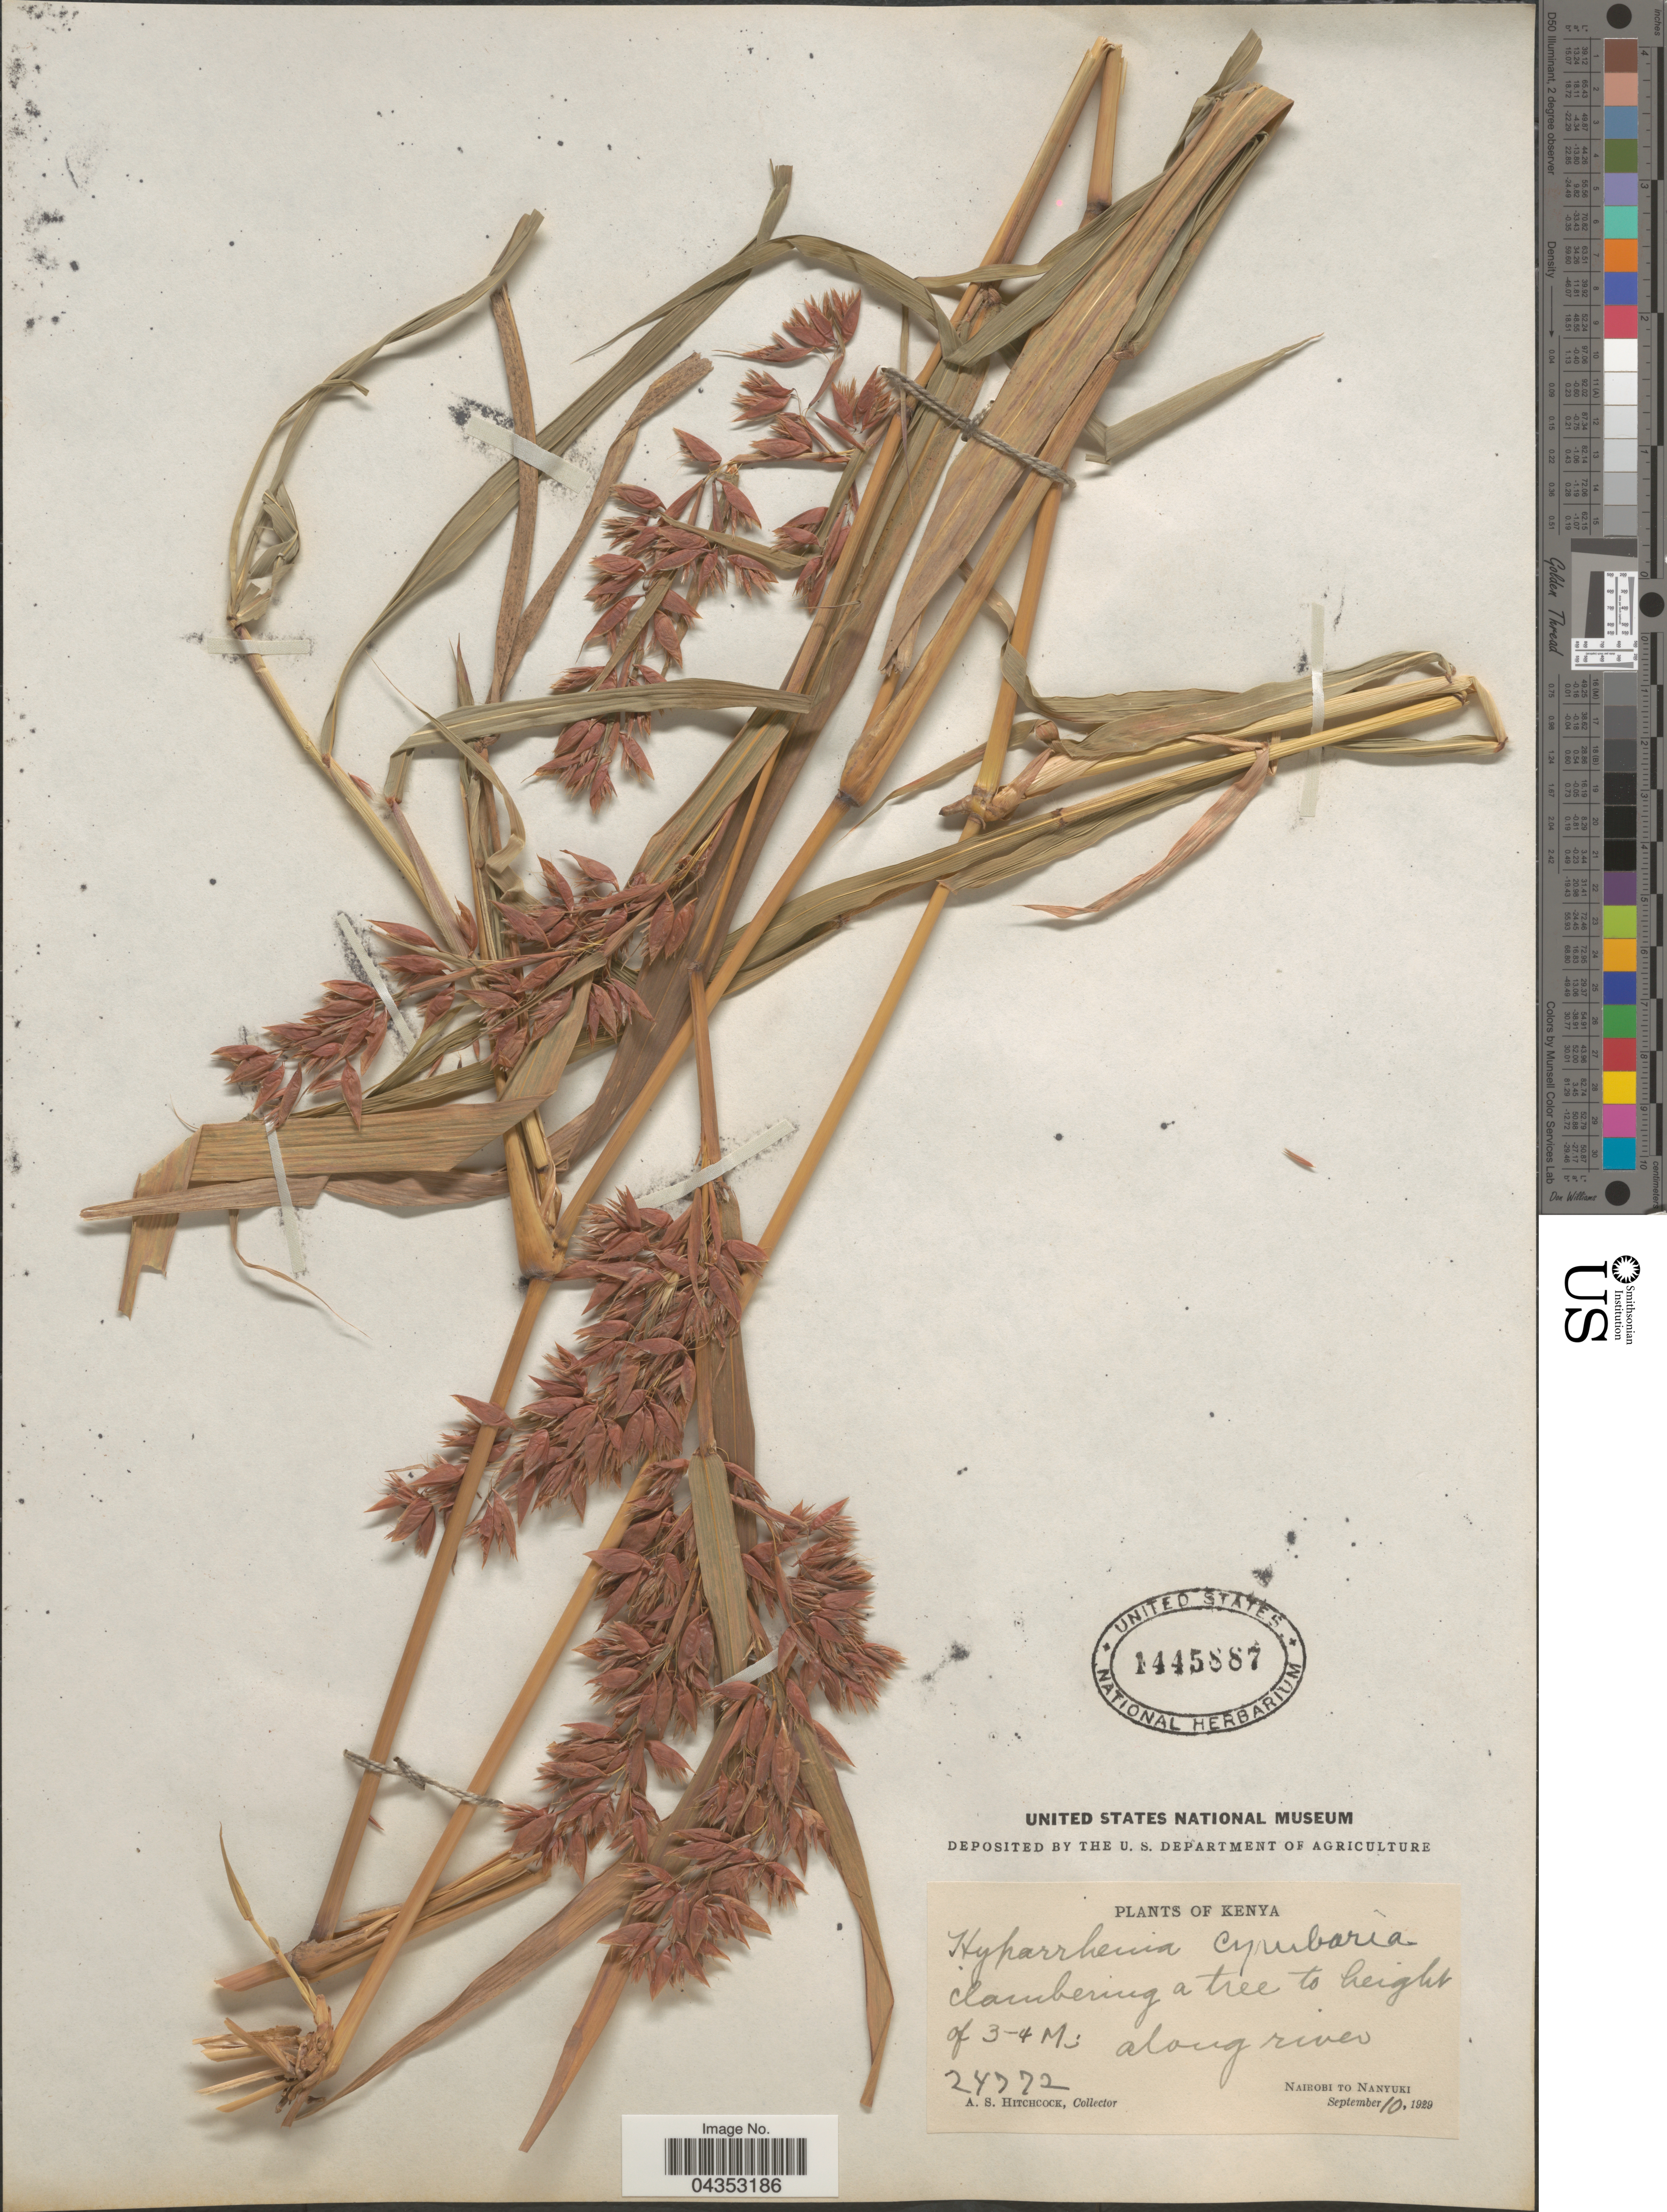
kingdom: Plantae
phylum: Tracheophyta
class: Liliopsida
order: Poales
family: Poaceae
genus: Hyparrhenia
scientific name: Hyparrhenia cymbaria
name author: (L.) Stapf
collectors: A. S. Hitchcock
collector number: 24772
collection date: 1929-09-10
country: Kenya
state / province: Nairobi Area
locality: Along river. Nairobi to Nanyuki.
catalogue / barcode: US 1445887